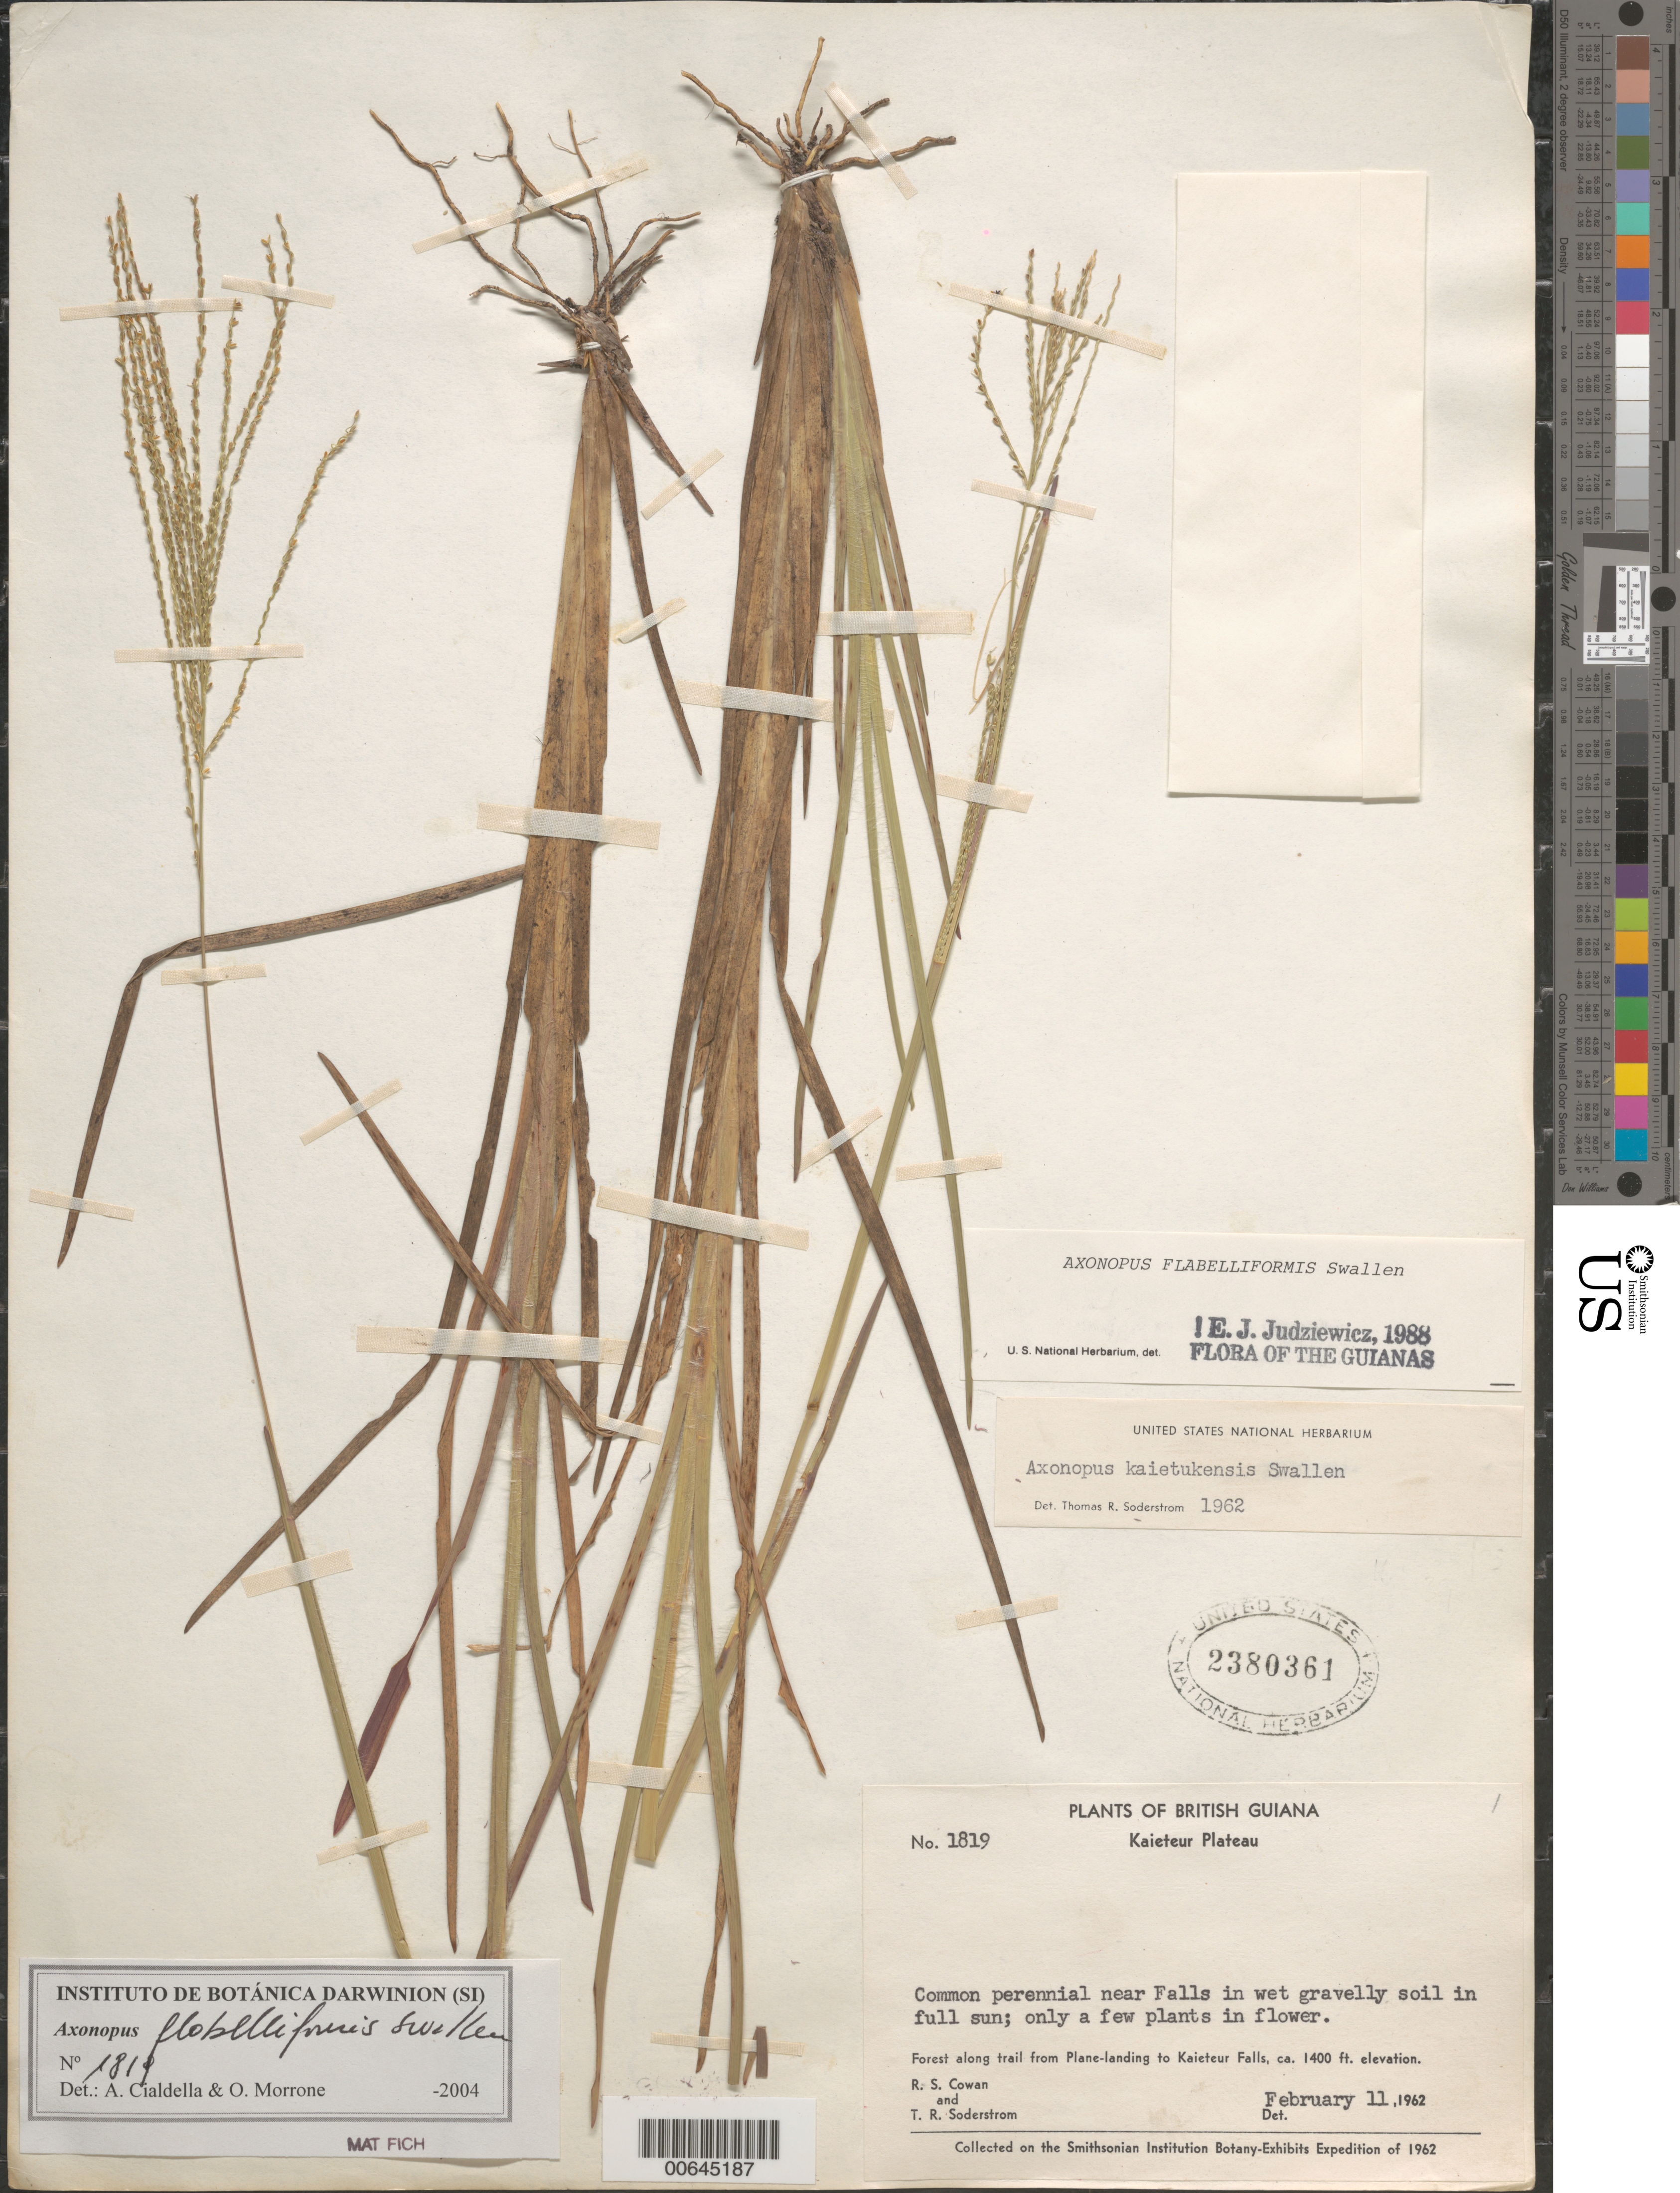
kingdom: Plantae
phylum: Tracheophyta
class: Liliopsida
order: Poales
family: Poaceae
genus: Axonopus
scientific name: Axonopus flabelliformis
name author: Swallen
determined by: Judziewicz, E. J.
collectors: R. S. Cowan & T. R. Soderstrom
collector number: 1819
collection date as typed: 11-Feb-62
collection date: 1962-02-11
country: Guyana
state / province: Potaro-Siparuni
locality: Kaieteur Plateau, along trail from plane landing to Kaieteur Falls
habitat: Near Falls in wet gravelly soil in full sun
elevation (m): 427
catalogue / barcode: US 2380361